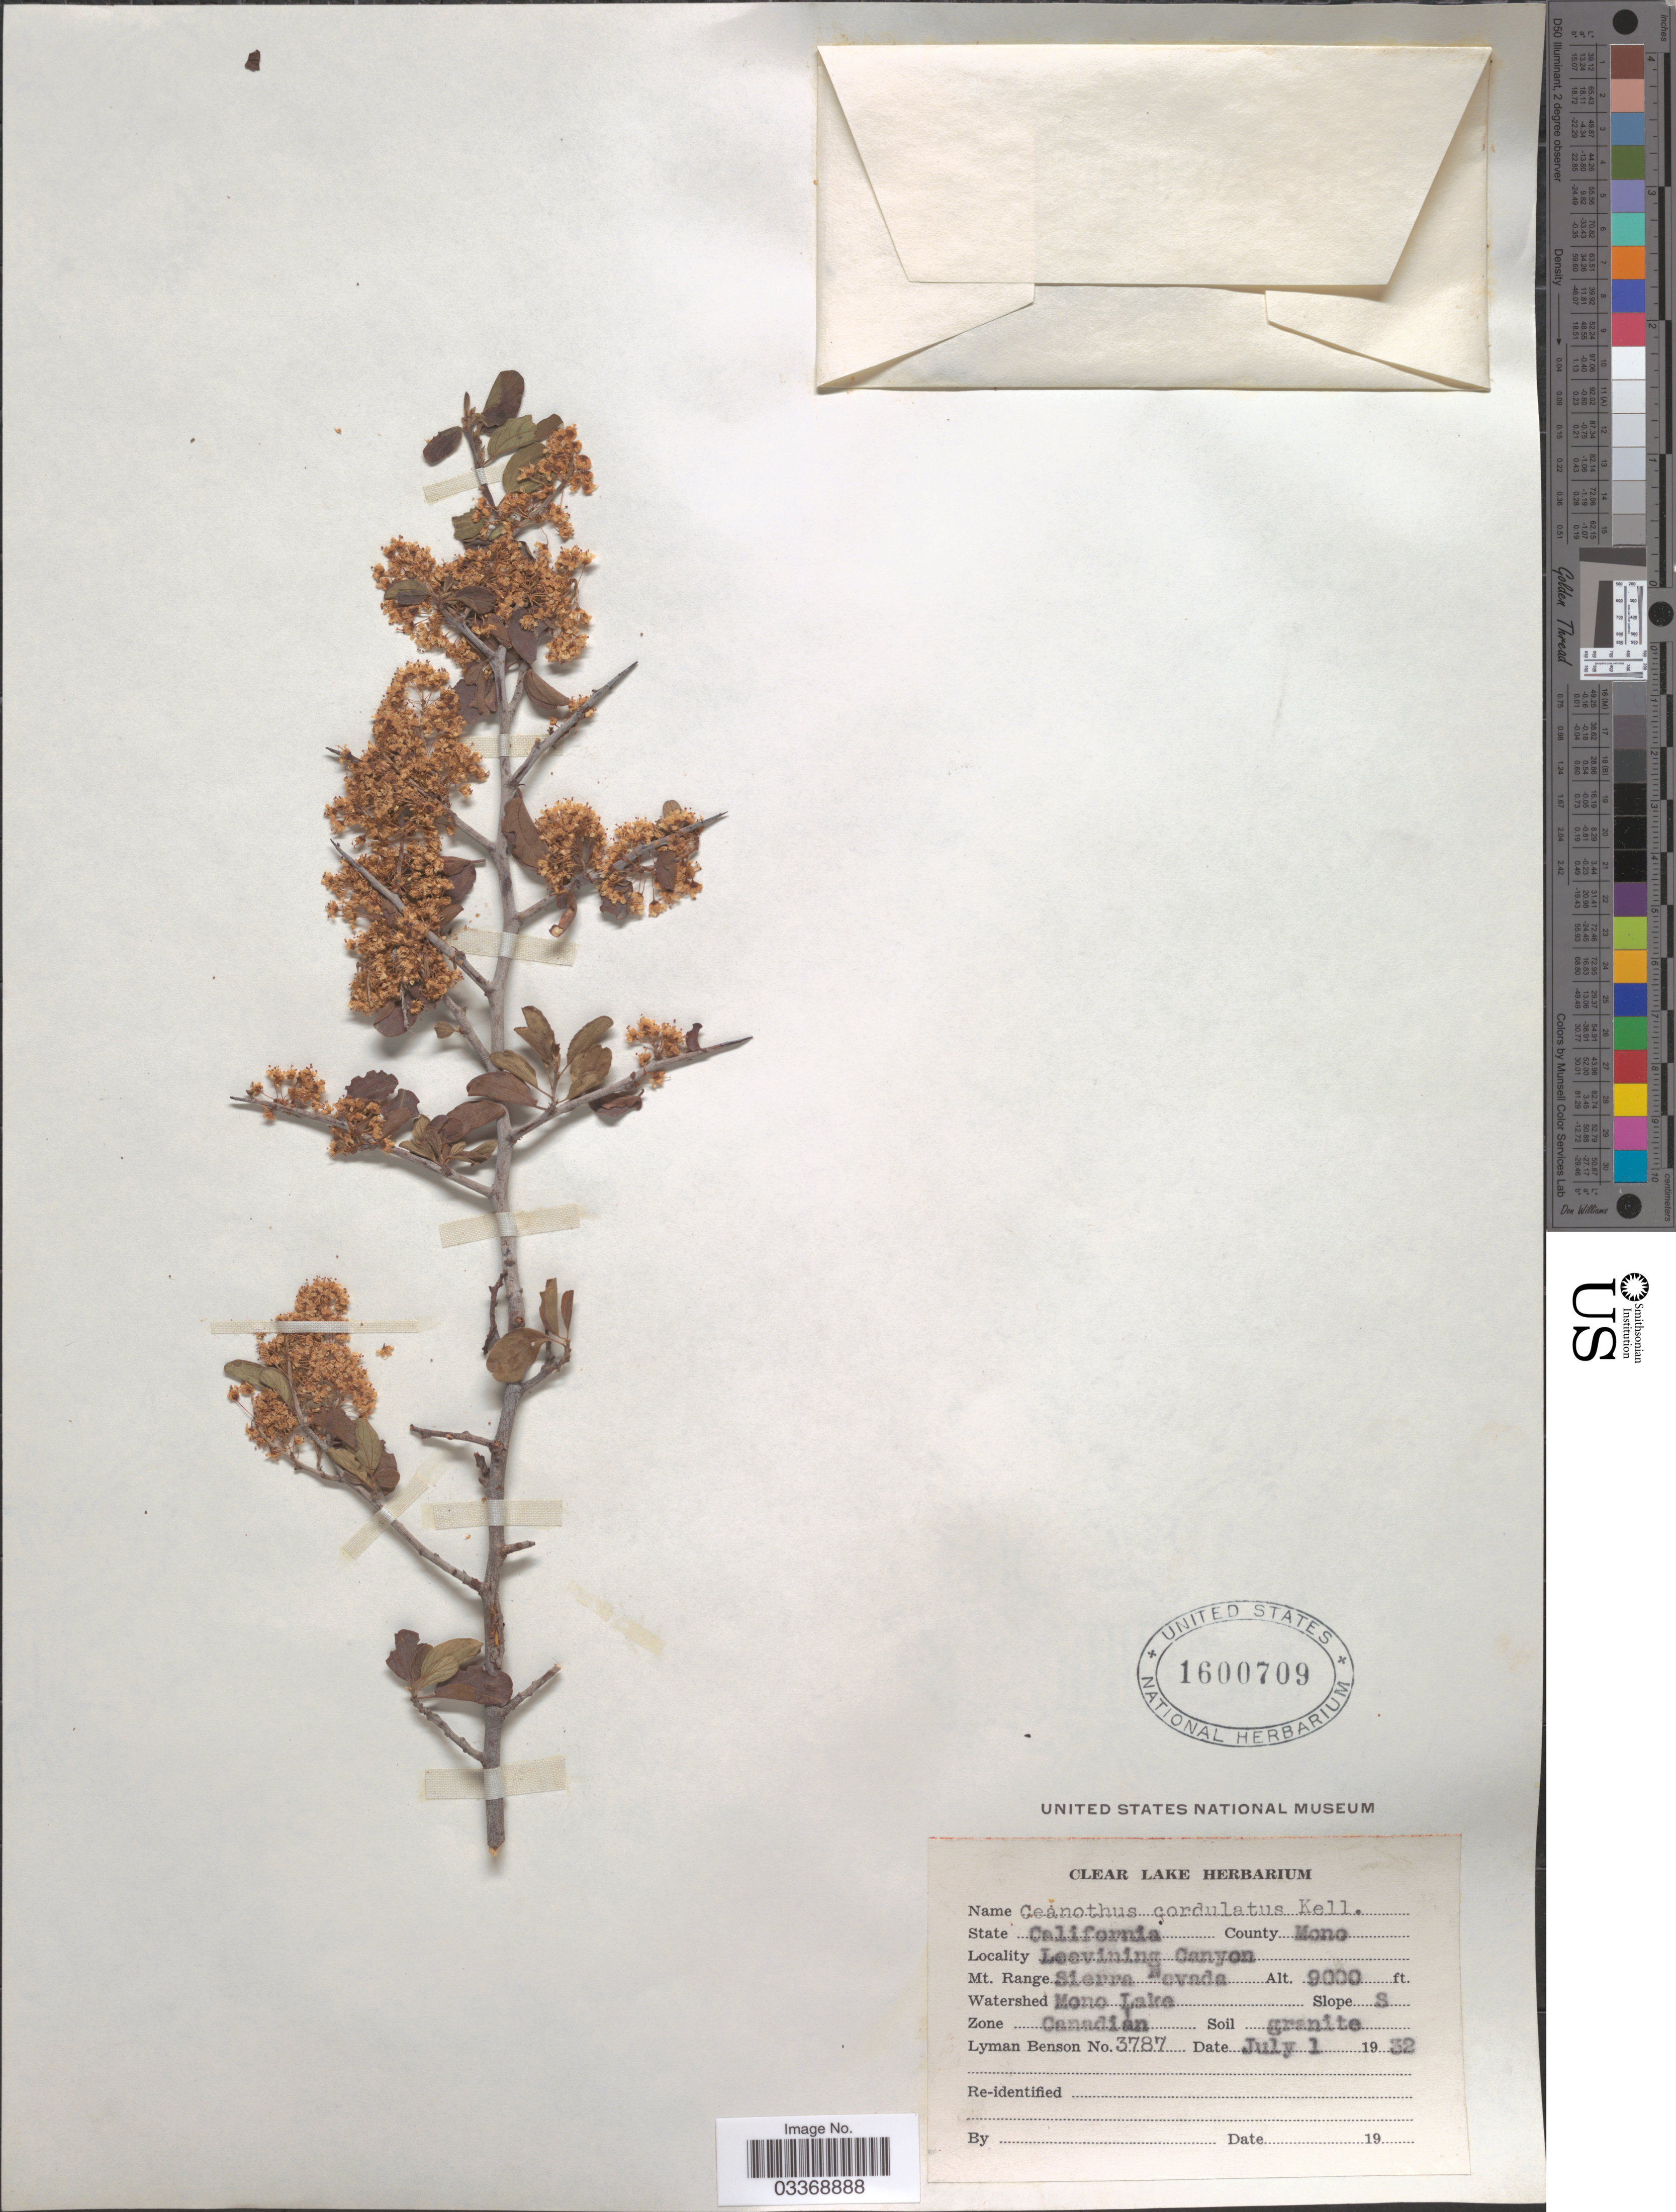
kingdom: Plantae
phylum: Tracheophyta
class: Magnoliopsida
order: Rosales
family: Rhamnaceae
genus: Ceanothus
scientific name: Ceanothus cordulatus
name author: Kellogg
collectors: L. D. Benson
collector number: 3787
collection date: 1932-07-01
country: United States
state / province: California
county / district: Mono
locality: County Mono. Leevining Canyon. Mt. Range Sierra Nevada. Watershed Mono Lake. Zone Canadian.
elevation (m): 2743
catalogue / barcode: US 1600709